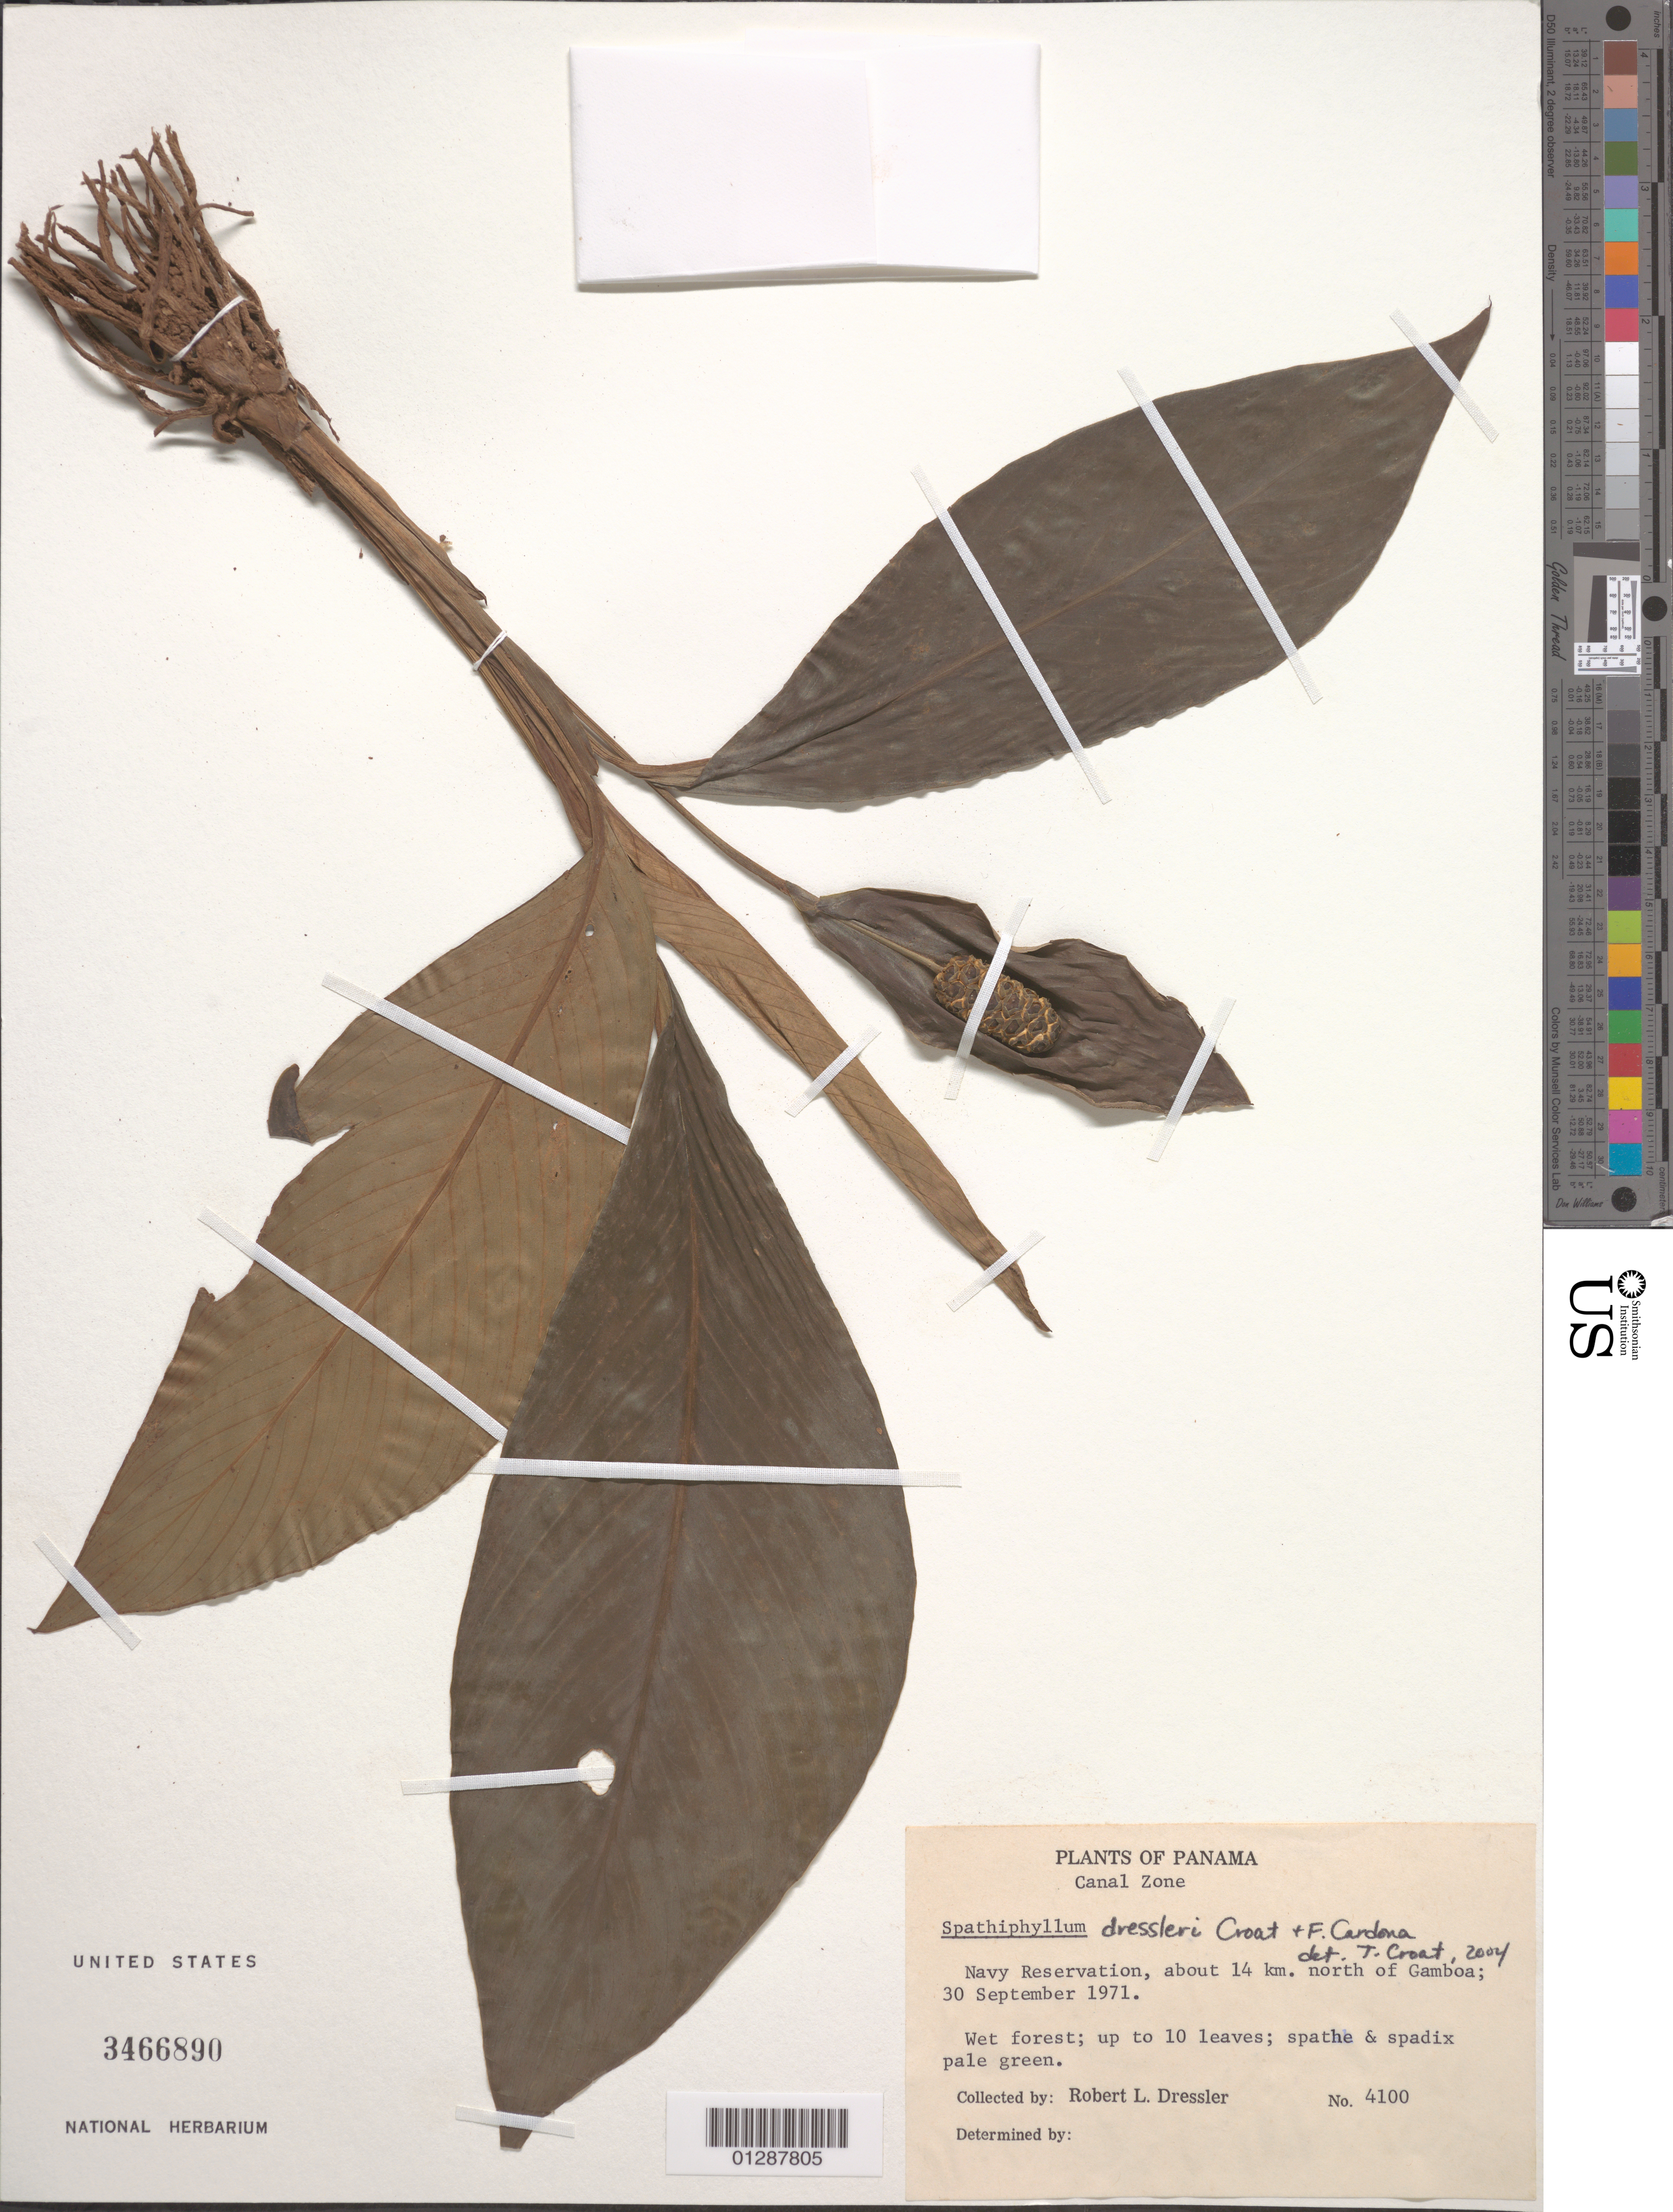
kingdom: Plantae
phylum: Tracheophyta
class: Liliopsida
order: Alismatales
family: Araceae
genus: Spathiphyllum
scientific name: Spathiphyllum dressleri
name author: Croat & F. Cardona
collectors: R. Dressler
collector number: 4100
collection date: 1971-09-30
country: Panama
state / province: Colón / Panamá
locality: Canal Zone. Navy Reservation, about 14 km. north of Gamboa.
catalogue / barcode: US 3466890